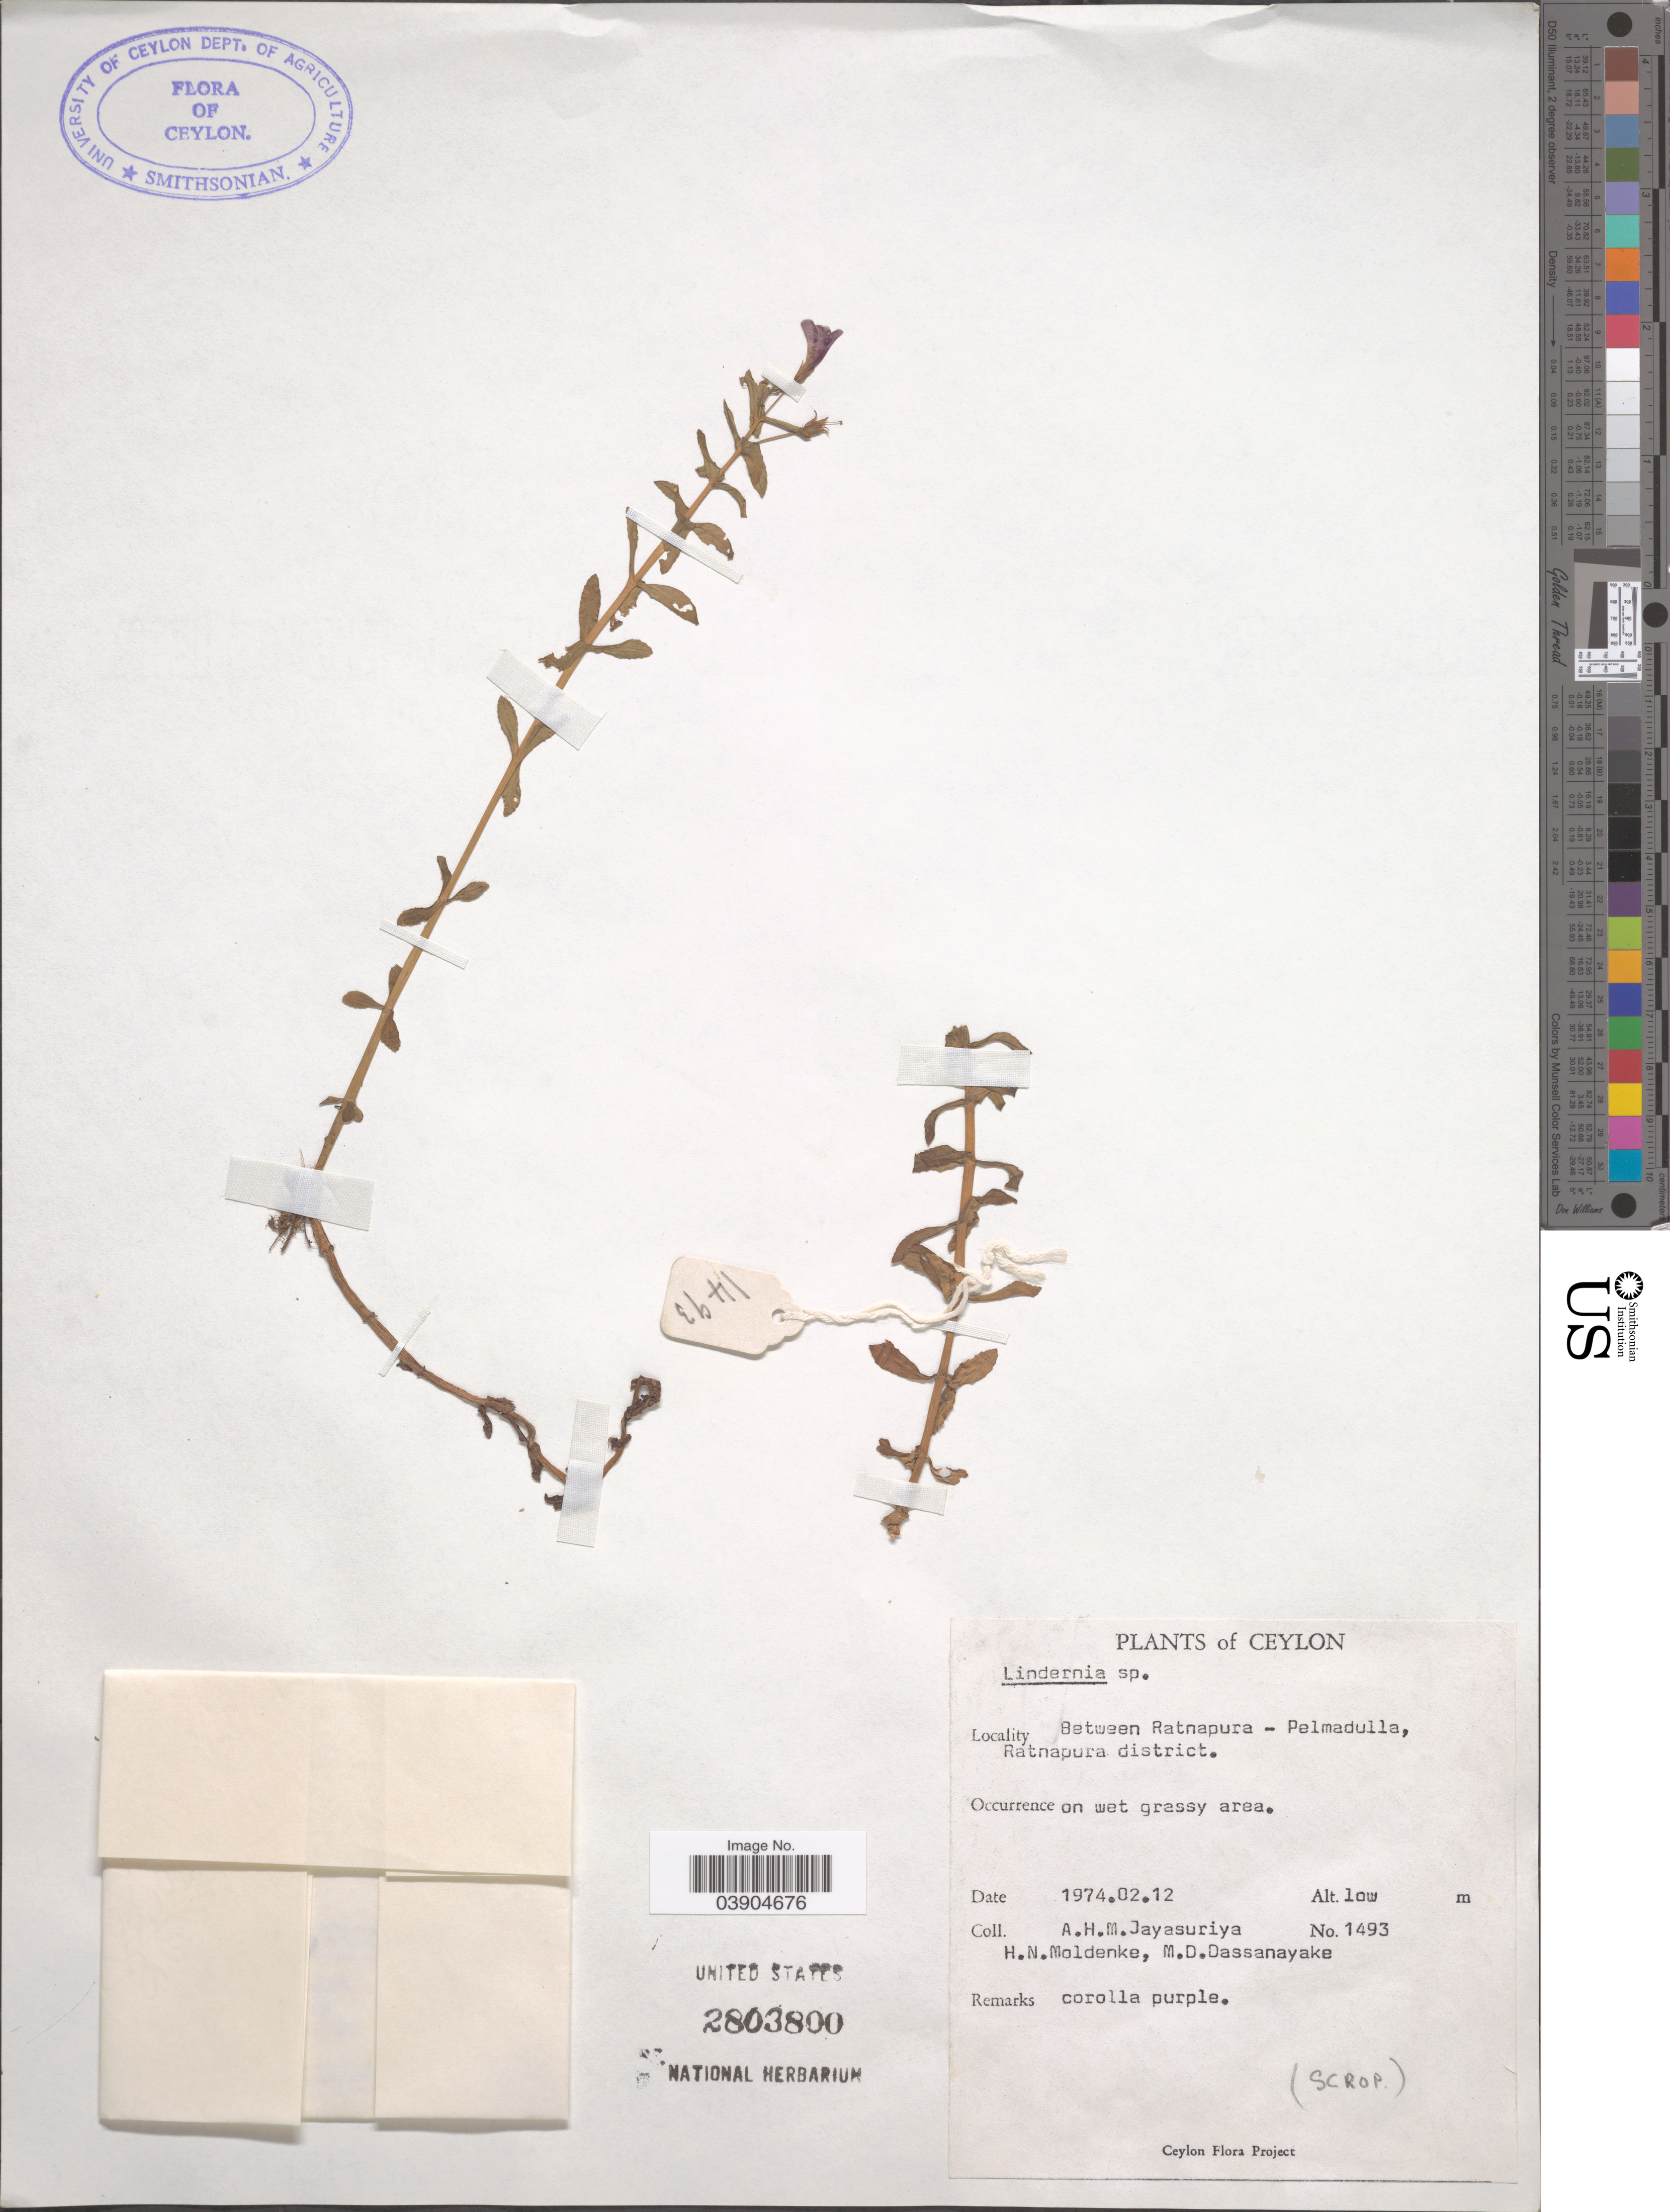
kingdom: Plantae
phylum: Tracheophyta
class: Magnoliopsida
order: Lamiales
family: Linderniaceae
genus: Lindernia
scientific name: Lindernia sp.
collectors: A. Jayasuriya, H. N. Moldenke & M. D. Dassanayake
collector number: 1493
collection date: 1974-02-12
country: Sri Lanka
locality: Ceylon. Between Ratnapura - Pelmadulla, Ratnapura district.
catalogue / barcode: US 2803800